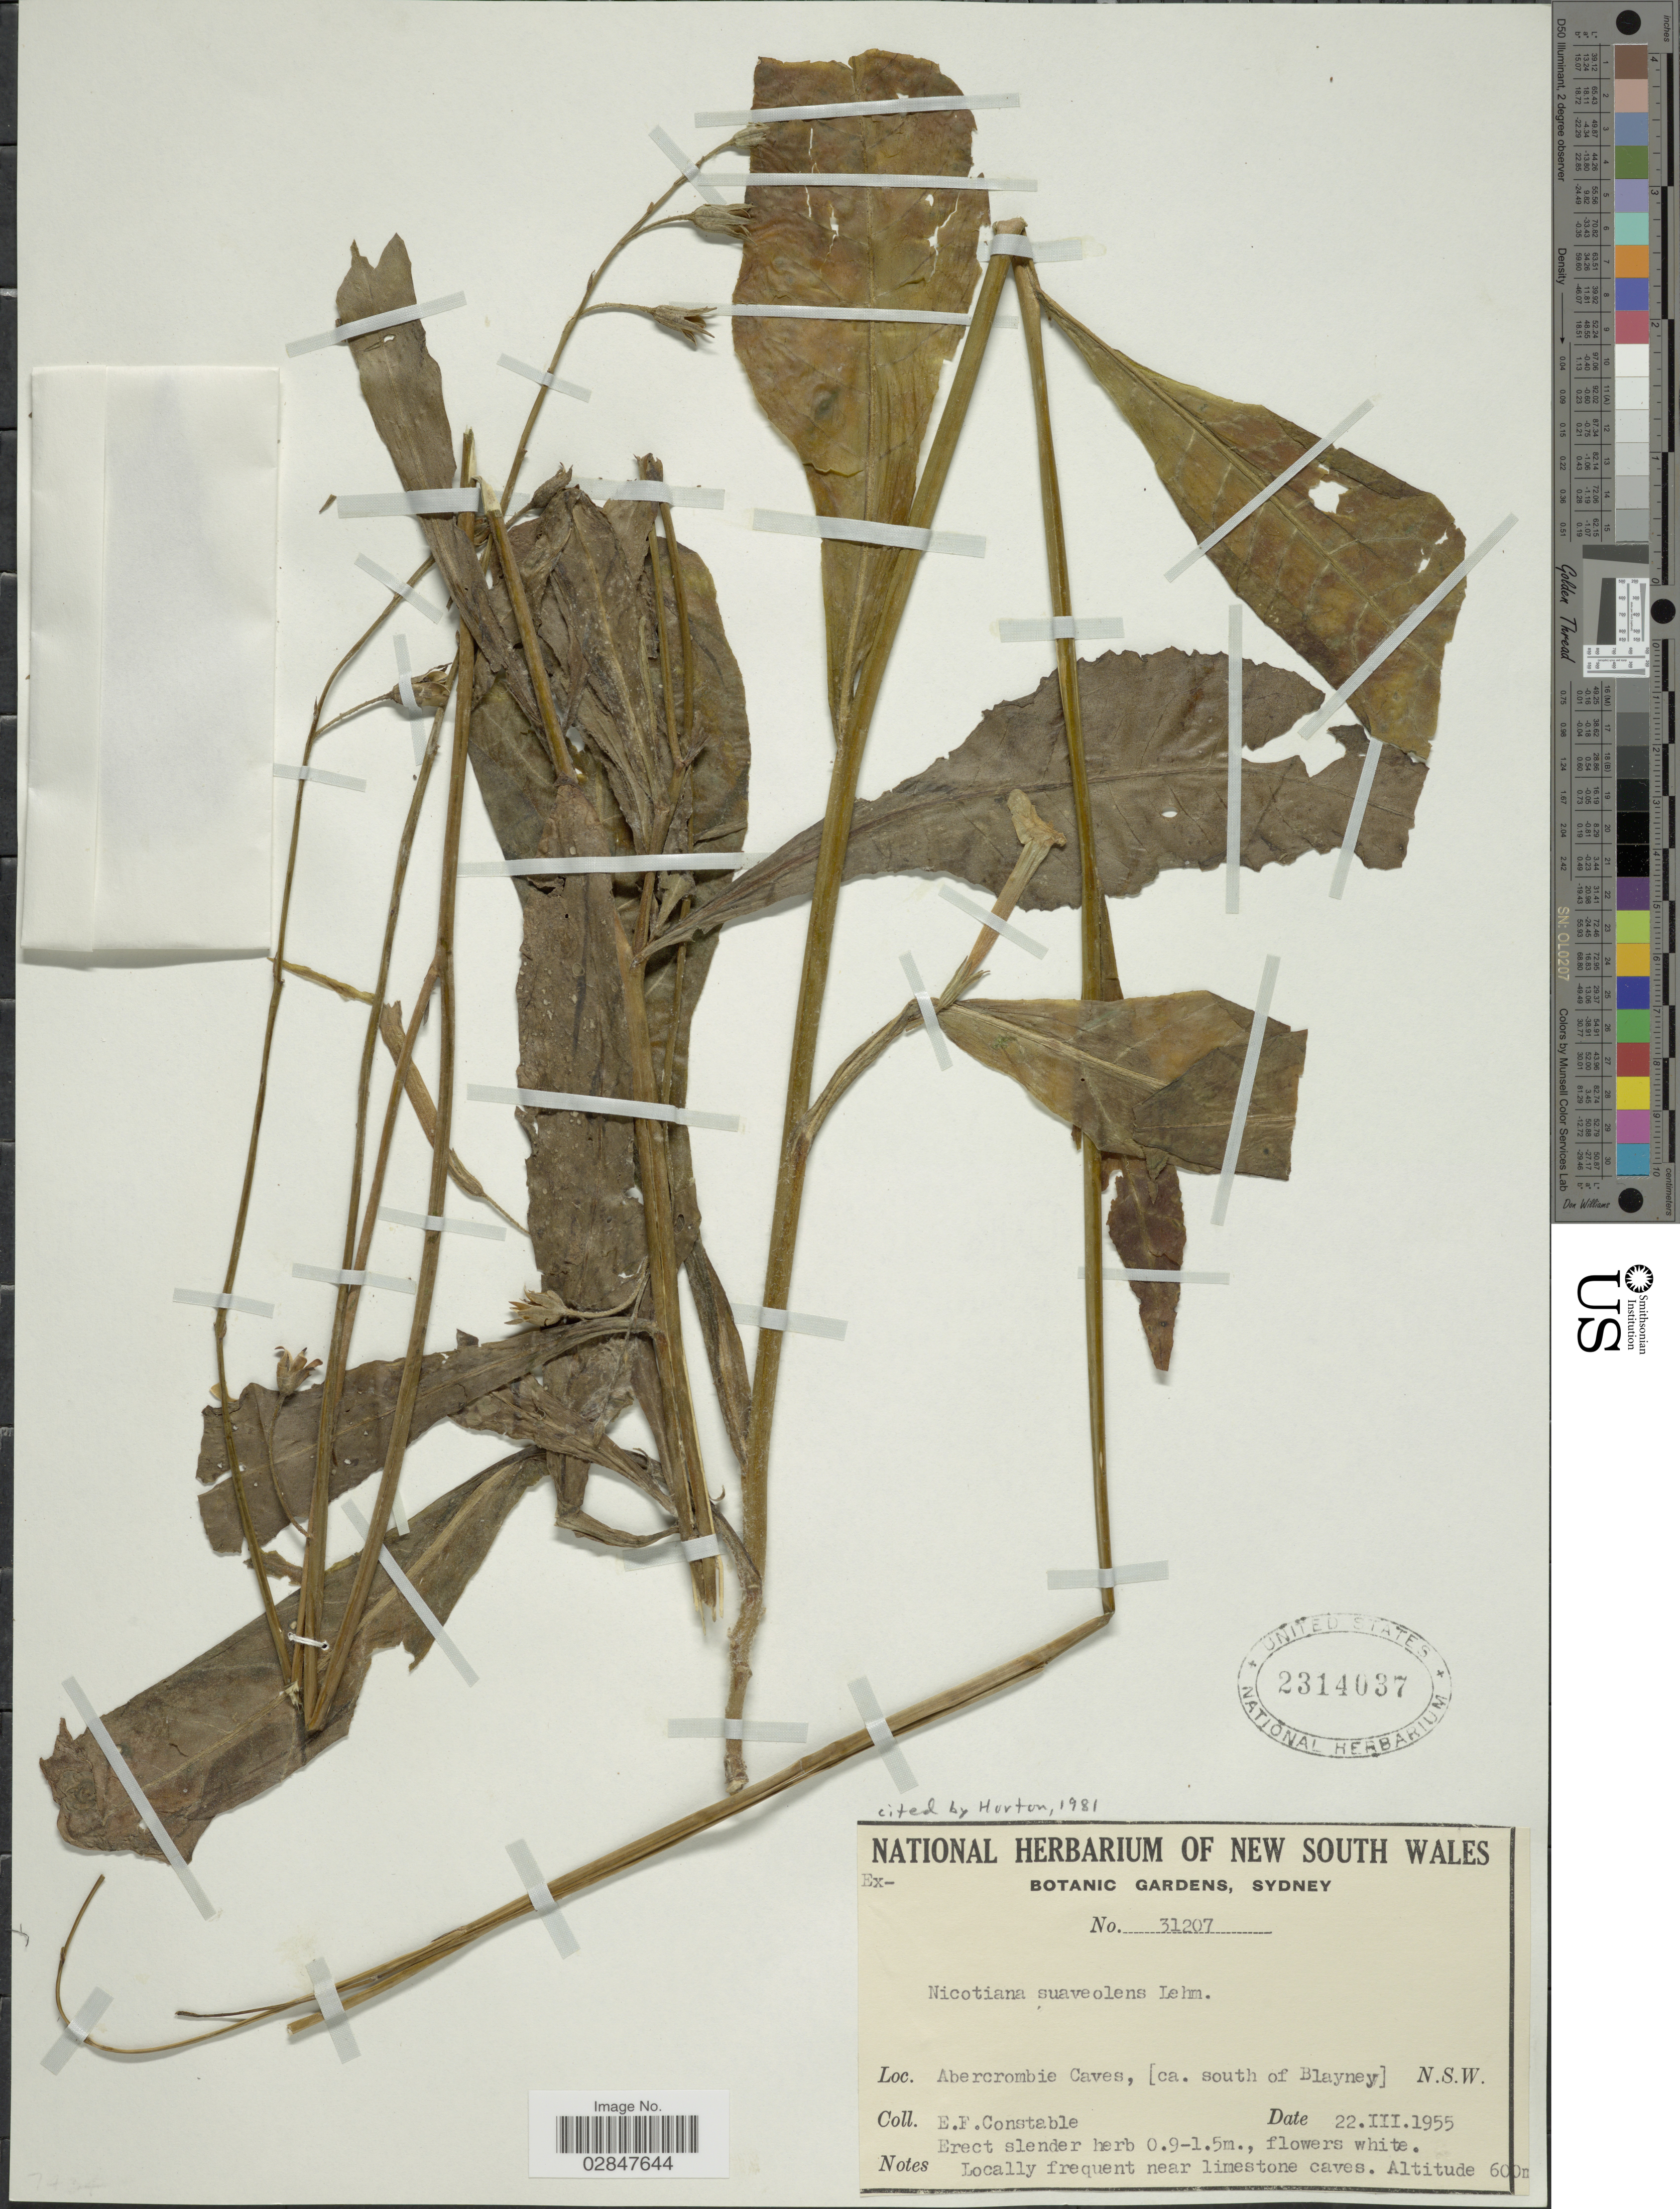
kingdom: Plantae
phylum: Tracheophyta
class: Magnoliopsida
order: Solanales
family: Solanaceae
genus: Nicotiana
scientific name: Nicotiana suaveolens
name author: Lehm.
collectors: E. F. Constable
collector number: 31207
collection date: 1955-03-22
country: Australia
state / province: New South Wales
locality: Abercrombie Caves, [ca. south of Blayney] N.S.W.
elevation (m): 600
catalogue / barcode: US 2314037